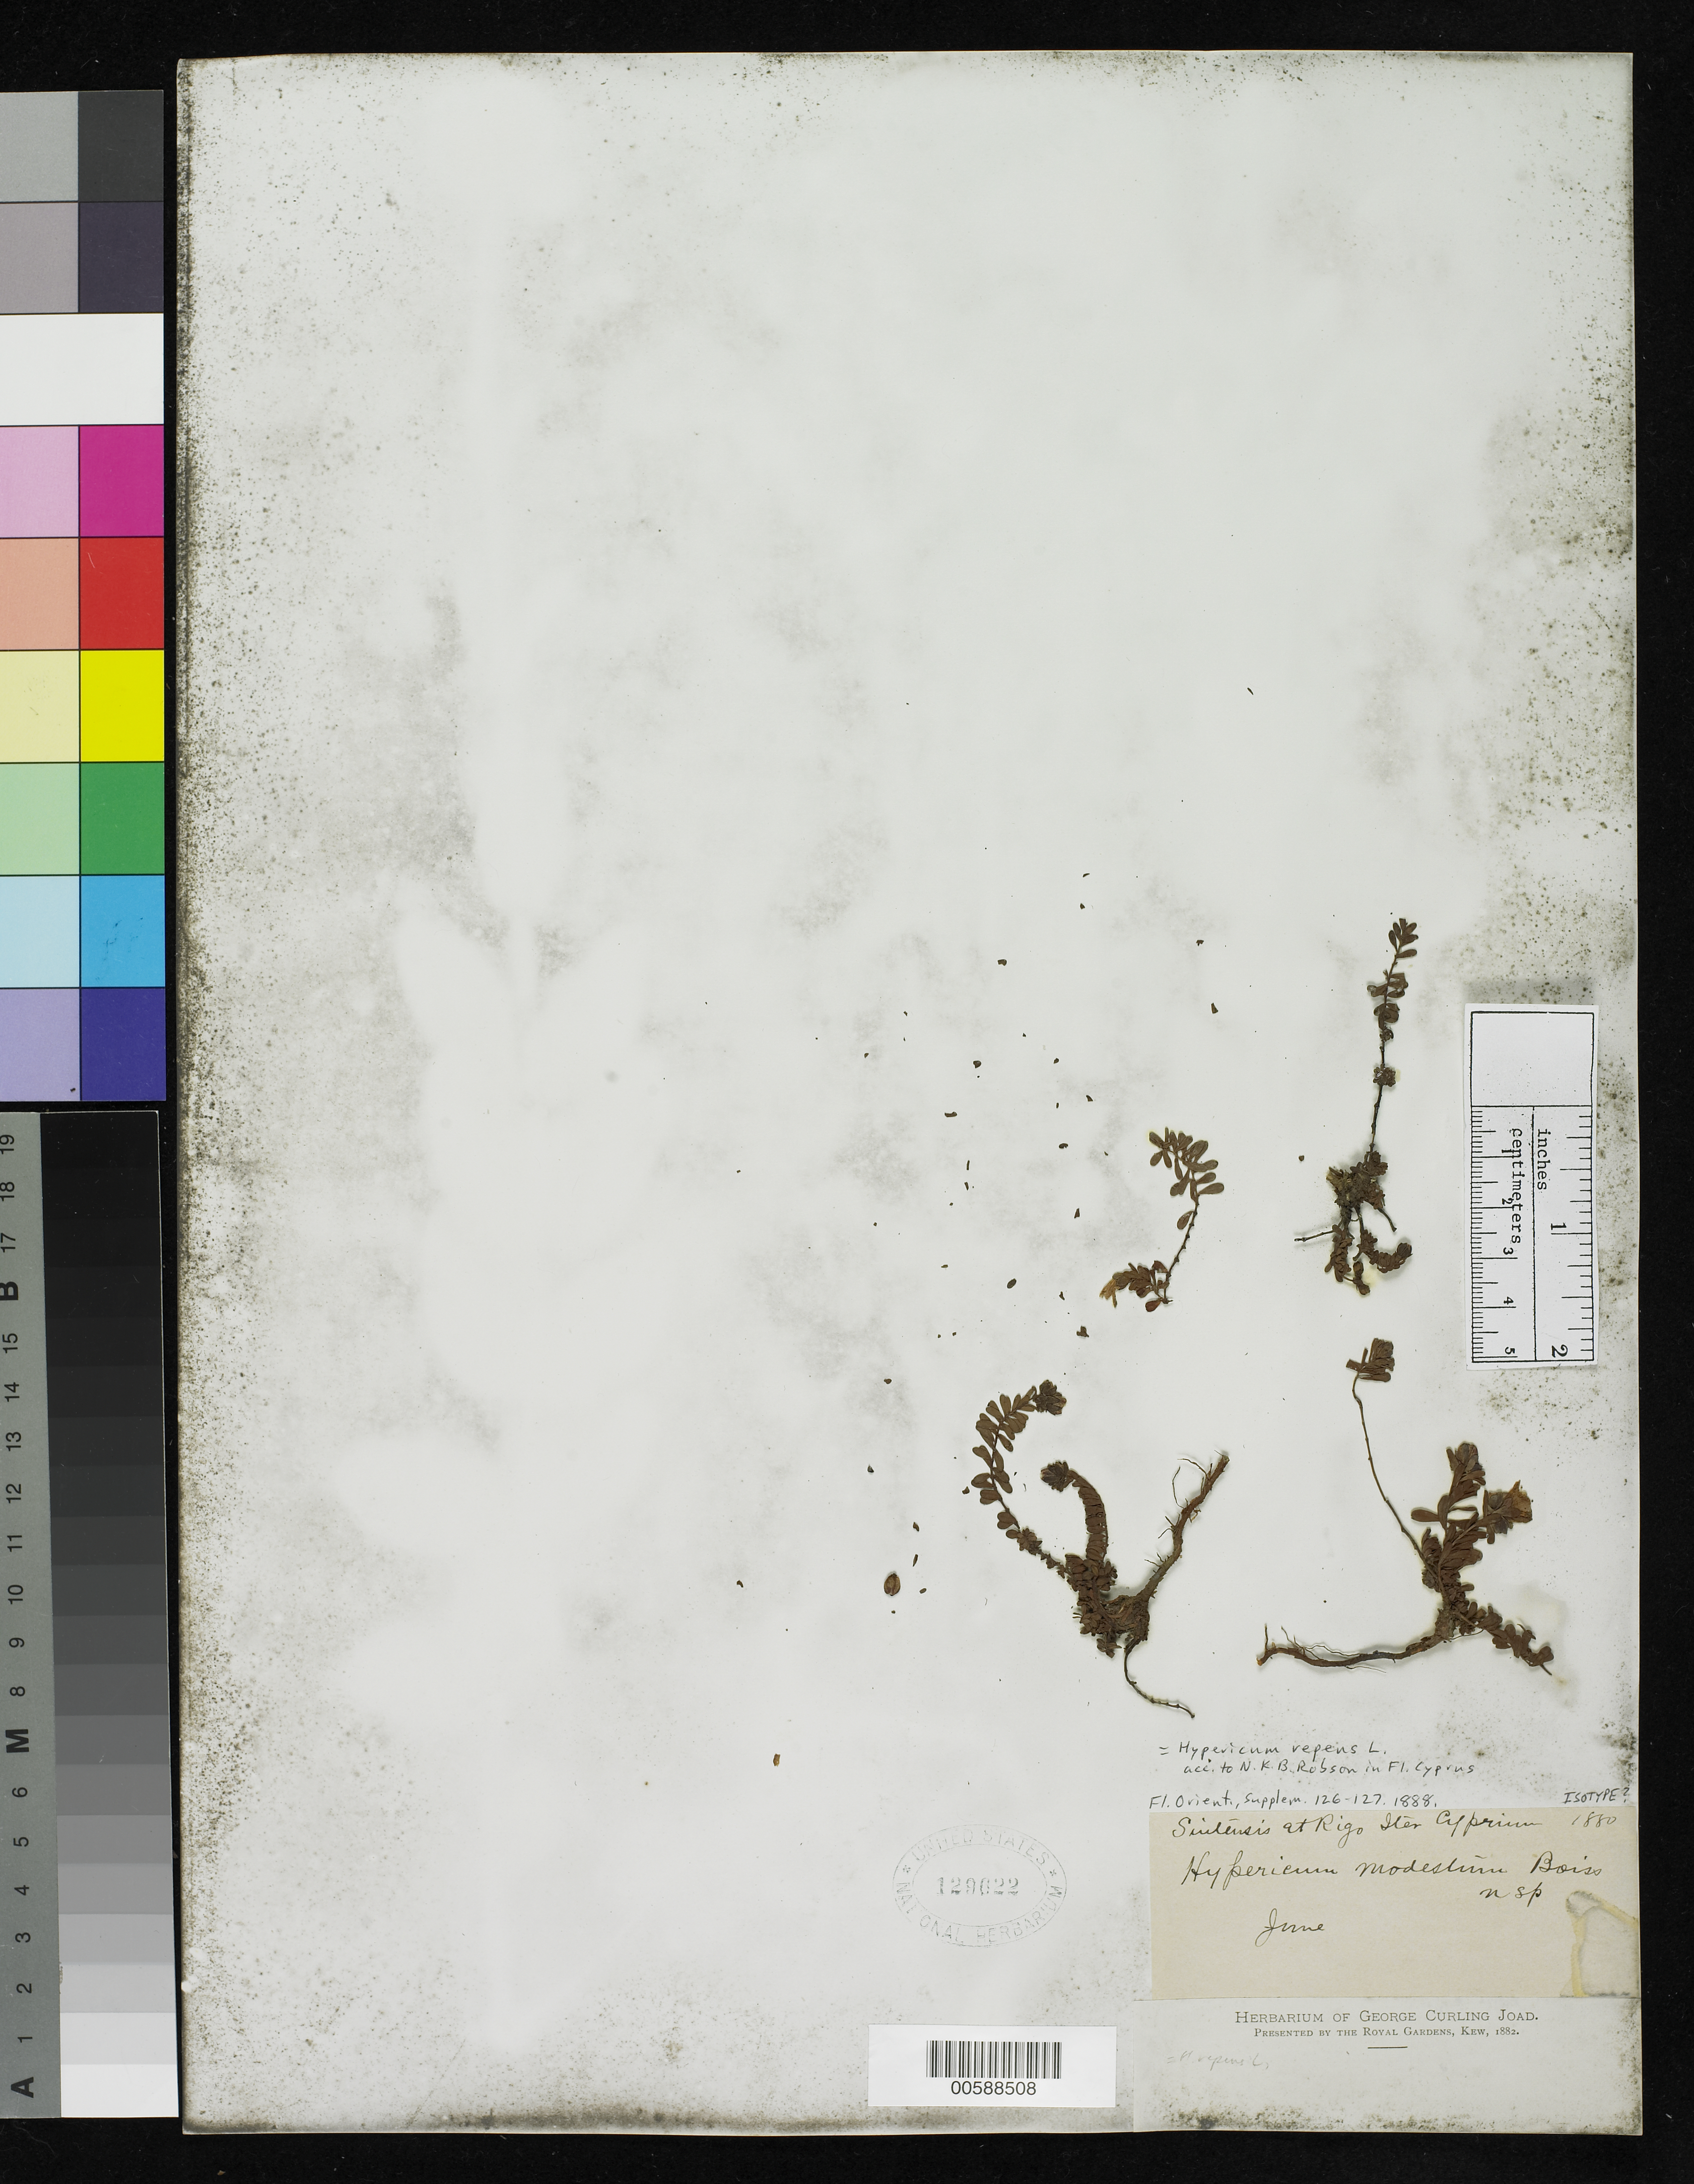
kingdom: Plantae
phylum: Tracheophyta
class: Magnoliopsida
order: Malpighiales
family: Hypericaceae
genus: Hypericum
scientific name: Hypericum modestum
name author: Boiss.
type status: Possible Isotype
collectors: P. Sintenis & G. Rigo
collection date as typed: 1880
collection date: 1880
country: Cyprus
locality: Iter Cyperium.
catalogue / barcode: US 129622